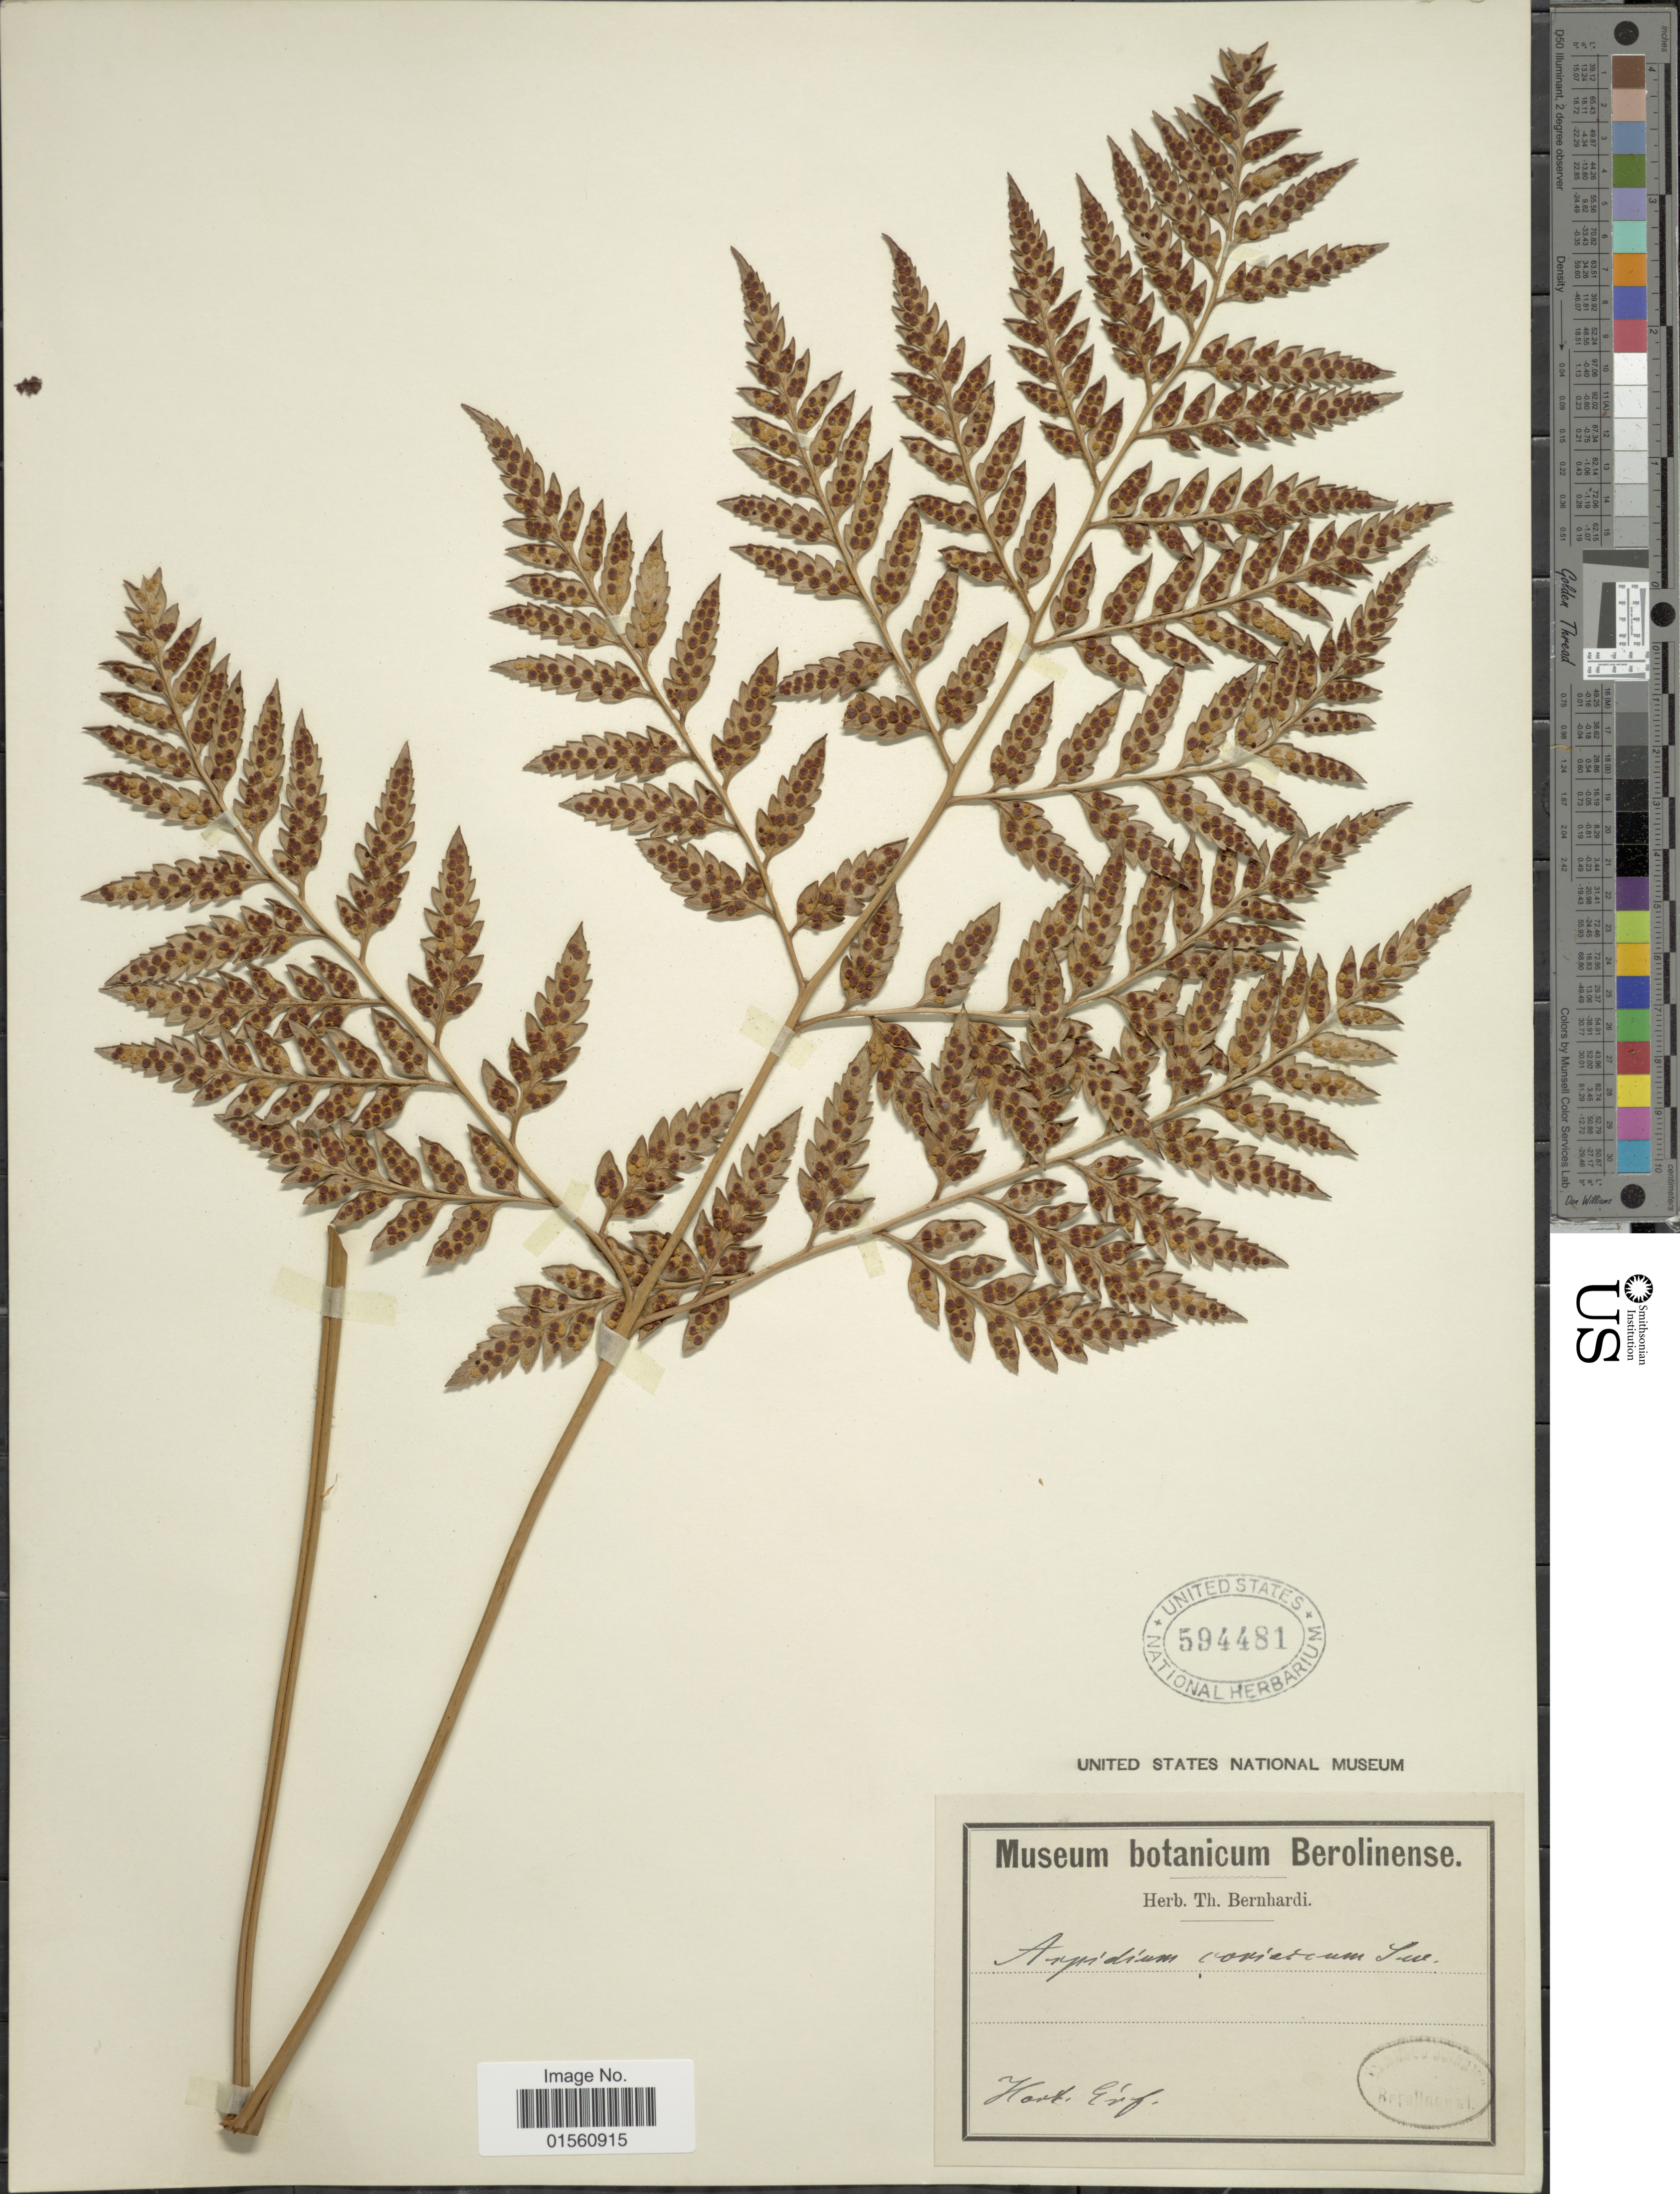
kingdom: Plantae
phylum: Tracheophyta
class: Polypodiopsida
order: Polypodiales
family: Dryopteridaceae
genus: Rumohra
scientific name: Rumohra adiantiformis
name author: (G. Forst.) Ching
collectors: ex herb. Bernhardi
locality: Hort. Eif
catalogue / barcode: US 594481